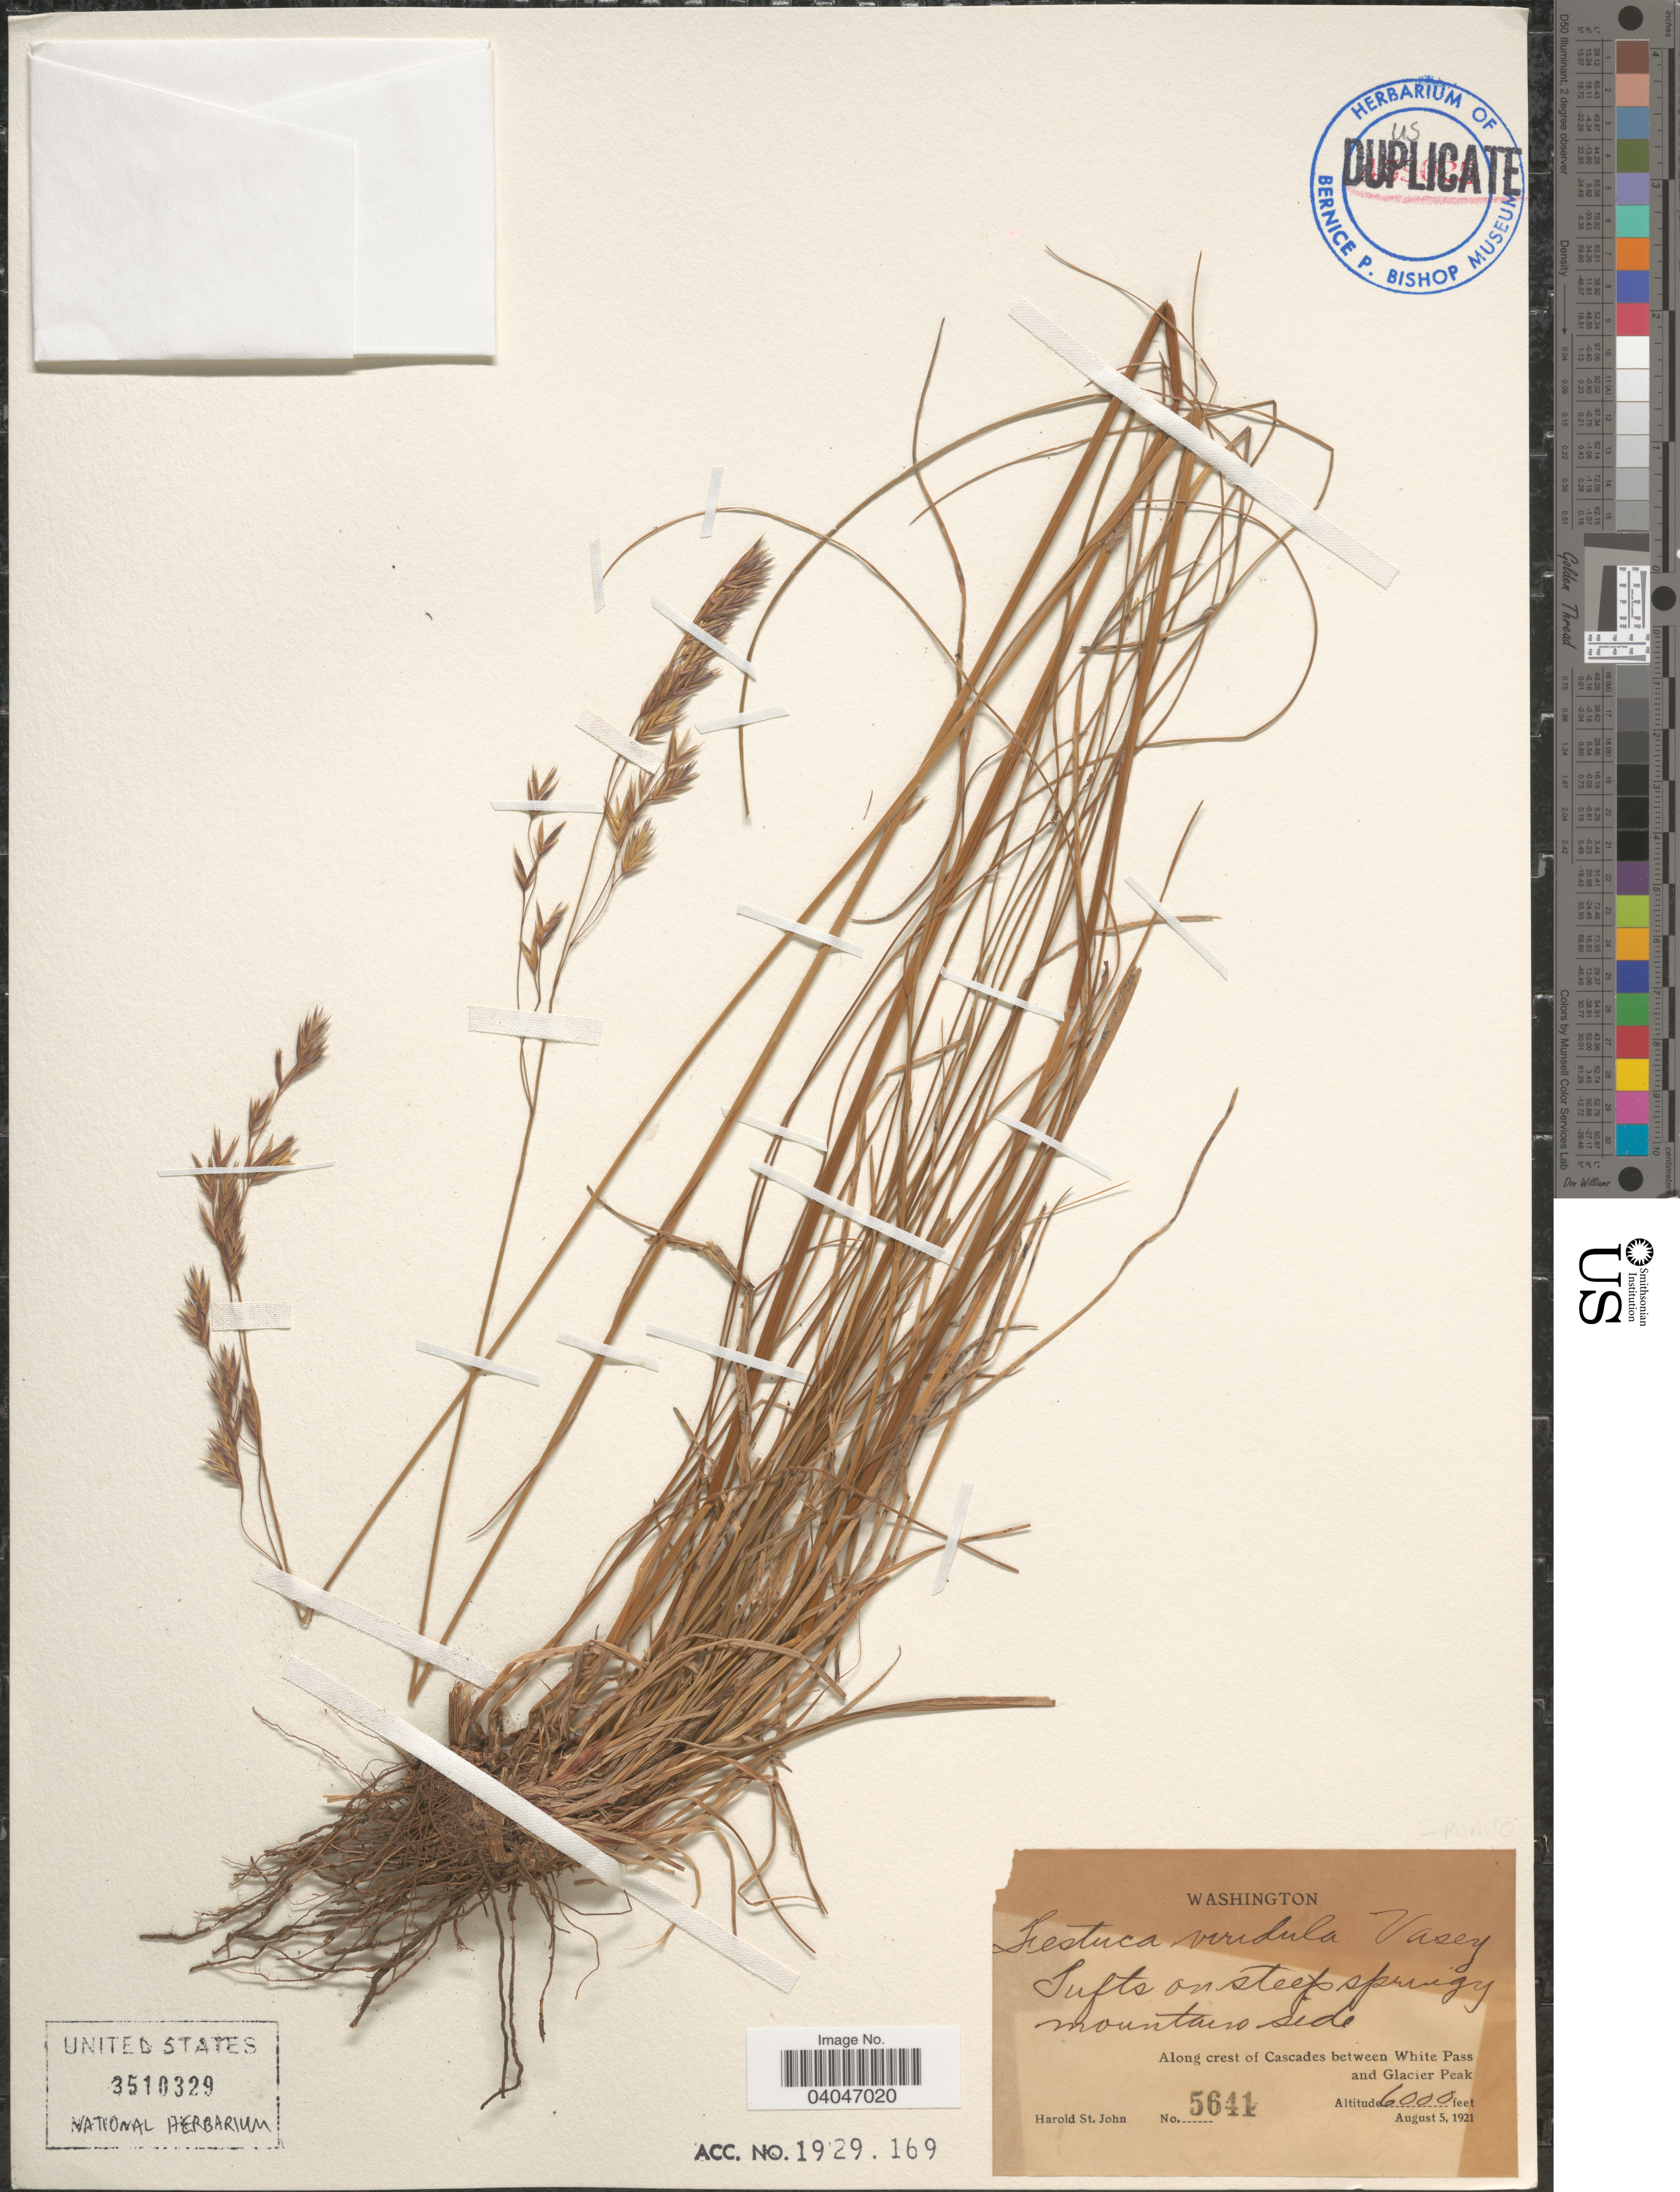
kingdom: Plantae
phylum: Tracheophyta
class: Liliopsida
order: Poales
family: Poaceae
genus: Festuca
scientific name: Festuca viridula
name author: Vasey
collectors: H. St. John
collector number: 5641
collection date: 1921-08-05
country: United States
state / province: Washington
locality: Along crest of Cascades between White Pass and Glacier Peak.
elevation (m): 1829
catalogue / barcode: US 3510329